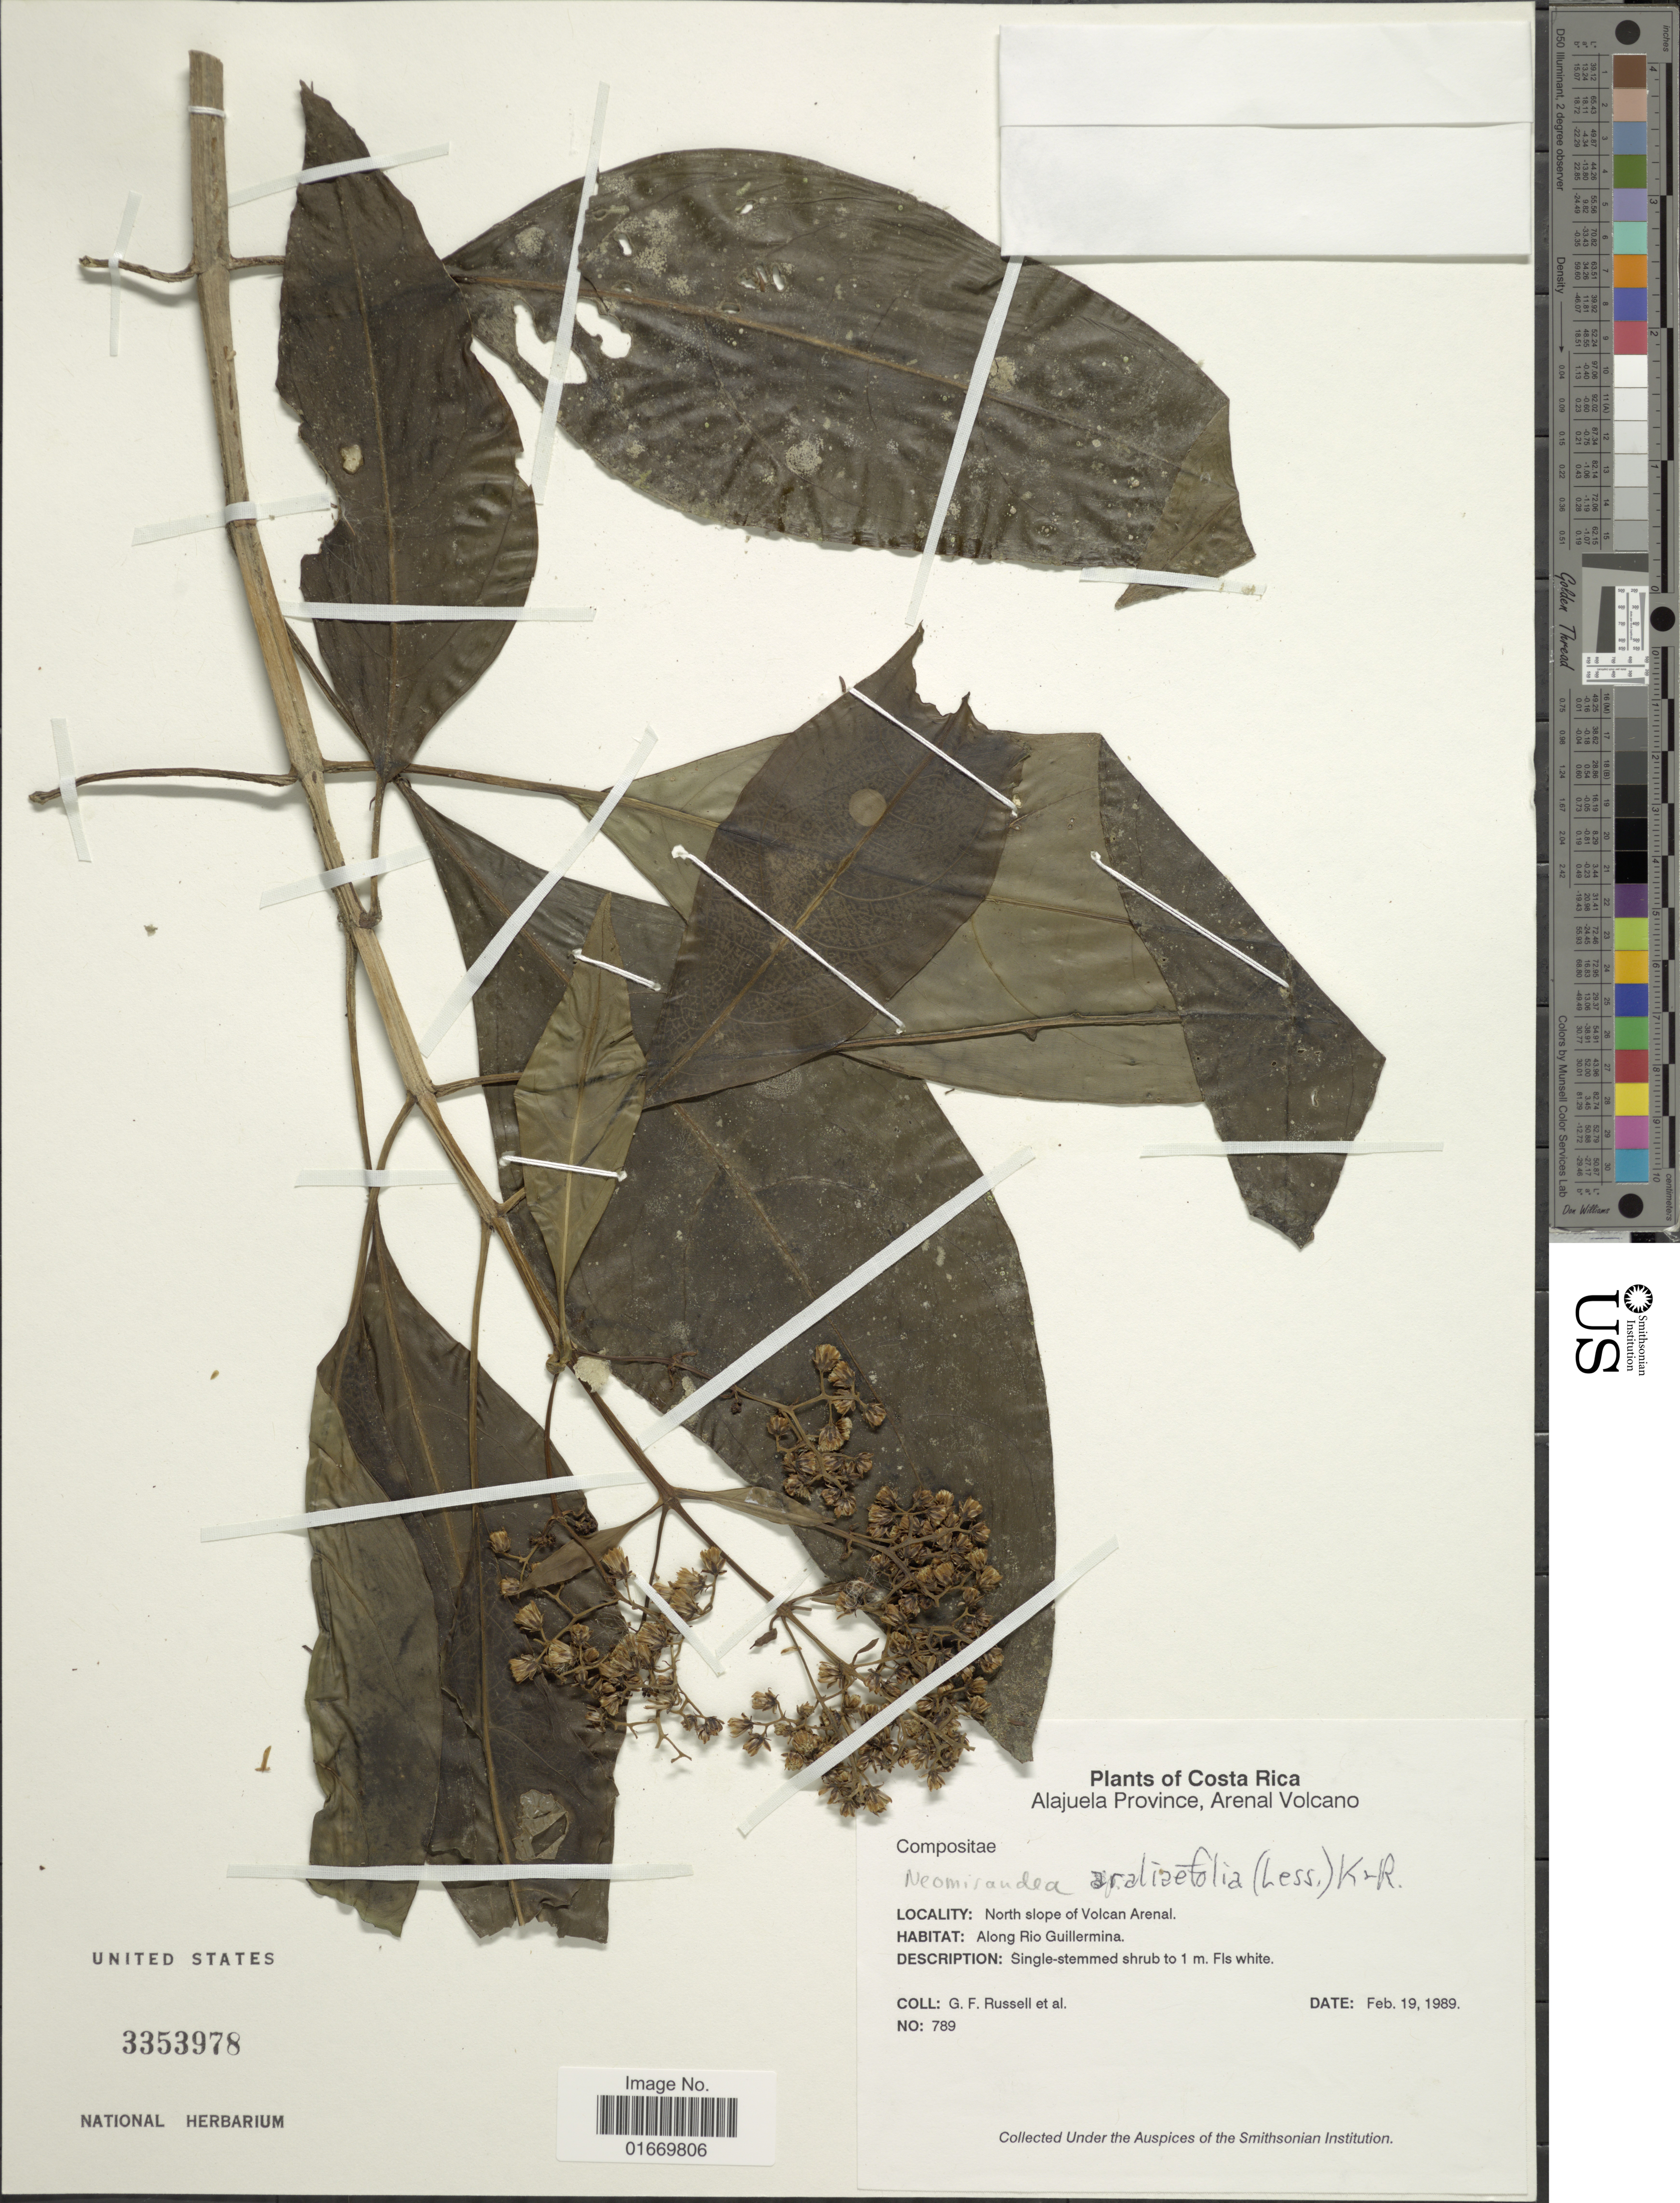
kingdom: Plantae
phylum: Tracheophyta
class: Magnoliopsida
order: Asterales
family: Asteraceae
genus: Neomirandea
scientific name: Neomirandea araliaefolia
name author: (Less.) R.M. King & H. Rob.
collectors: G. Russell & et al.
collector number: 789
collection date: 1989-02-19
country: Costa Rica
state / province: Alajuela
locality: Arenal Volcano, north slope of Volcan Arenal, along Rio Guillermina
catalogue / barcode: US 3353978